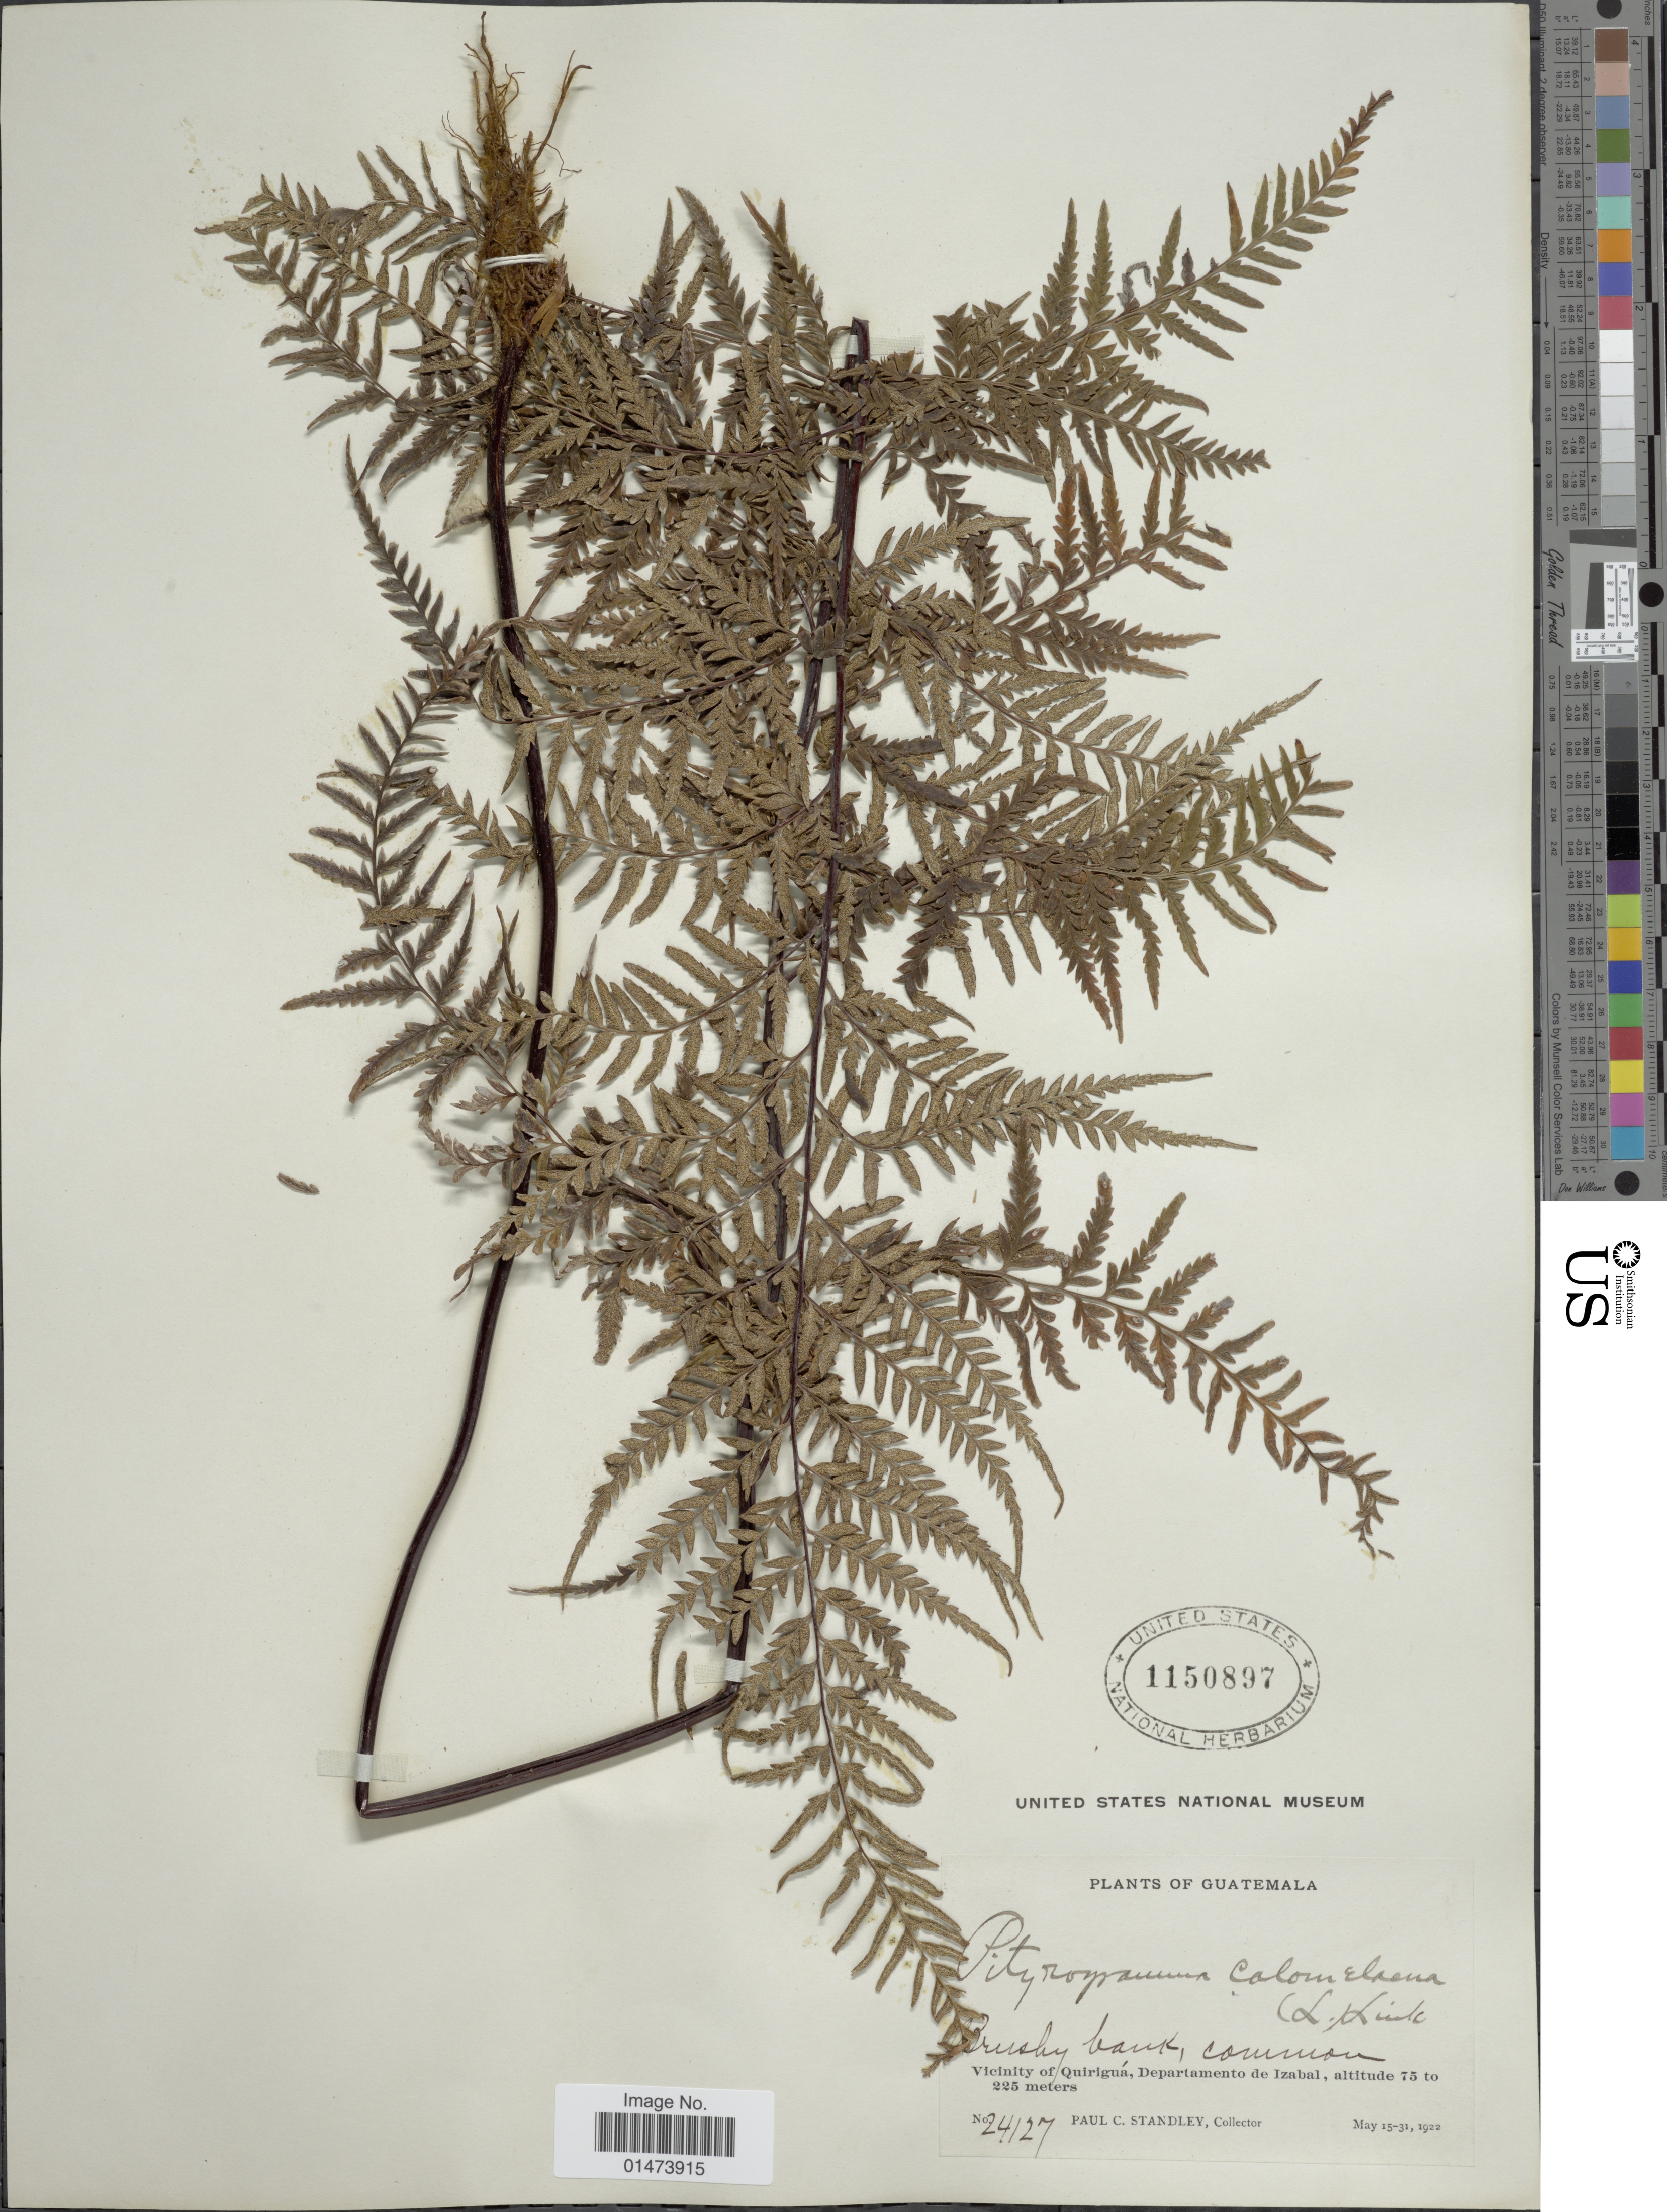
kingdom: Plantae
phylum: Tracheophyta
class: Polypodiopsida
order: Polypodiales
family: Pteridaceae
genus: Pityrogramma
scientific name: Pityrogramma calomelanos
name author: (L.) Link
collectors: P. C. Standley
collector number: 24127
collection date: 1922-05-15/1922-05-31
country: Guatemala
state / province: Izabal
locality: Vicinity of Quirigua, Departamento de Izabal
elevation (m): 75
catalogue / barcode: US 1150897